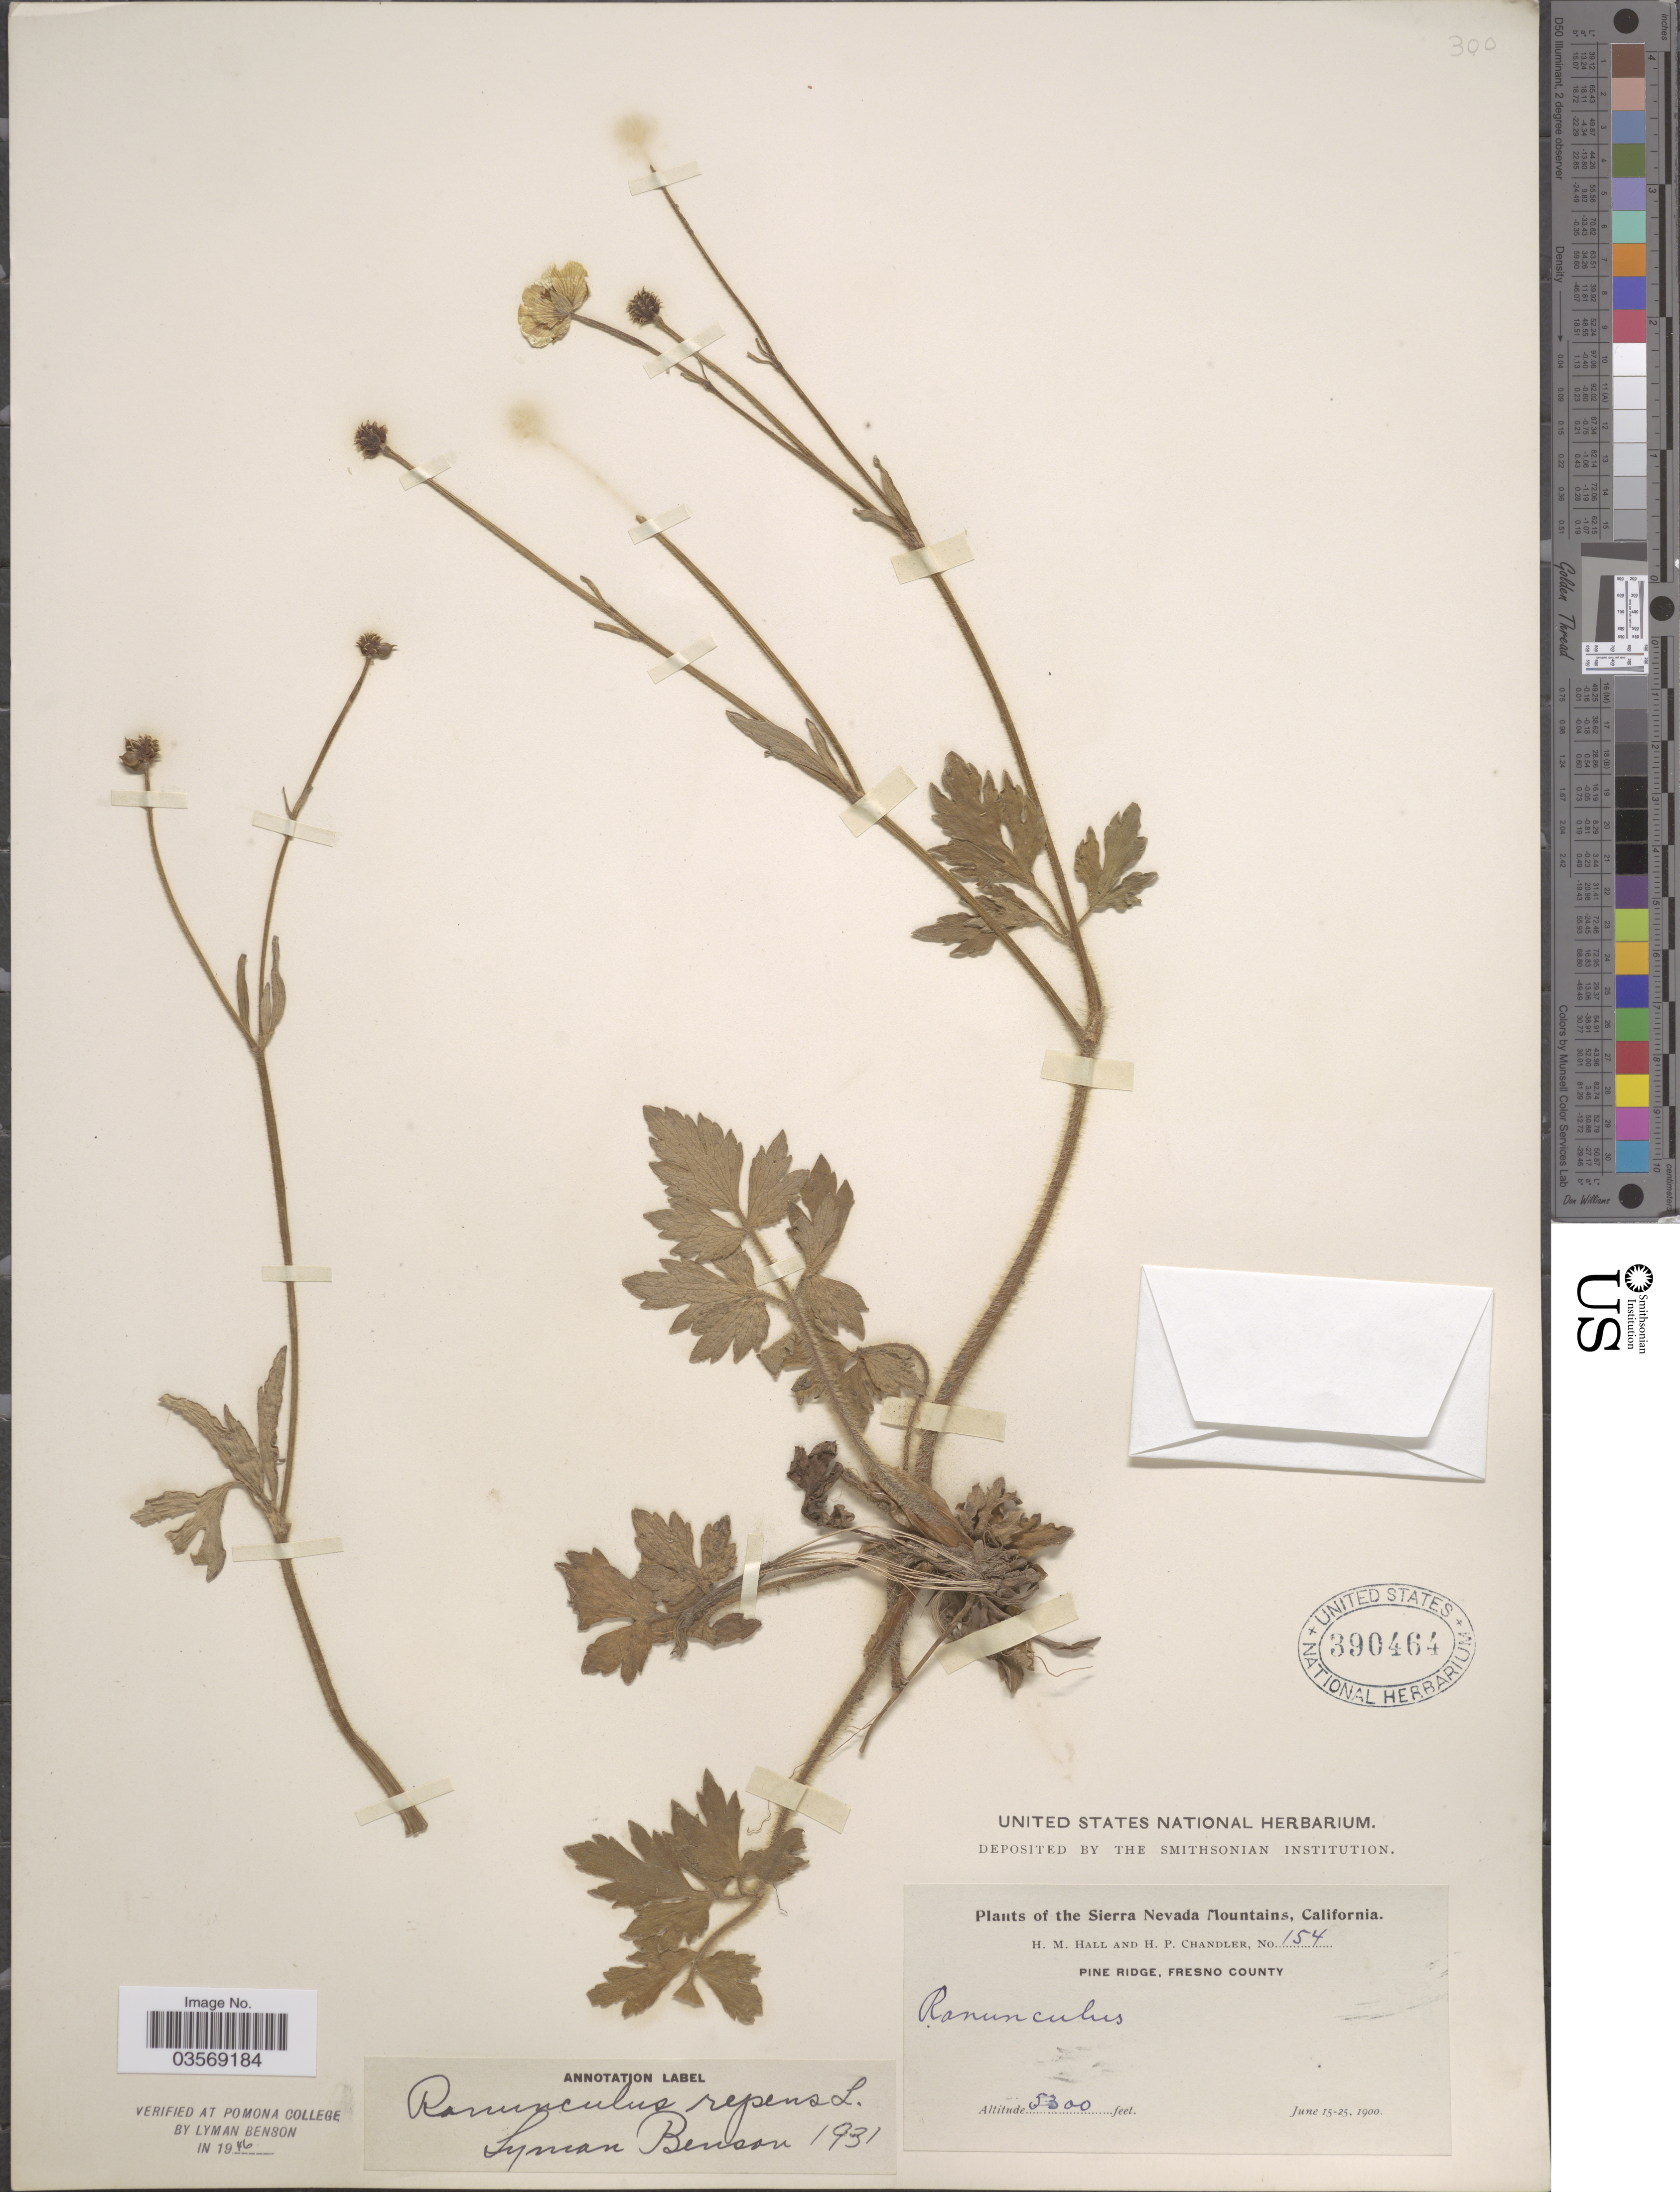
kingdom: Plantae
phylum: Tracheophyta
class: Magnoliopsida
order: Ranunculales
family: Ranunculaceae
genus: Ranunculus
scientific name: Ranunculus repens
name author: L.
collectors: H. M. Hall & H. Chandler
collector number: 154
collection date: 1900-06-15/1900-06-25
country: United States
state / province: California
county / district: Fresno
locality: The Sierra Nevada Mountains. Pine Ridge, Fresno County.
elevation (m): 1615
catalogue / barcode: US 390464